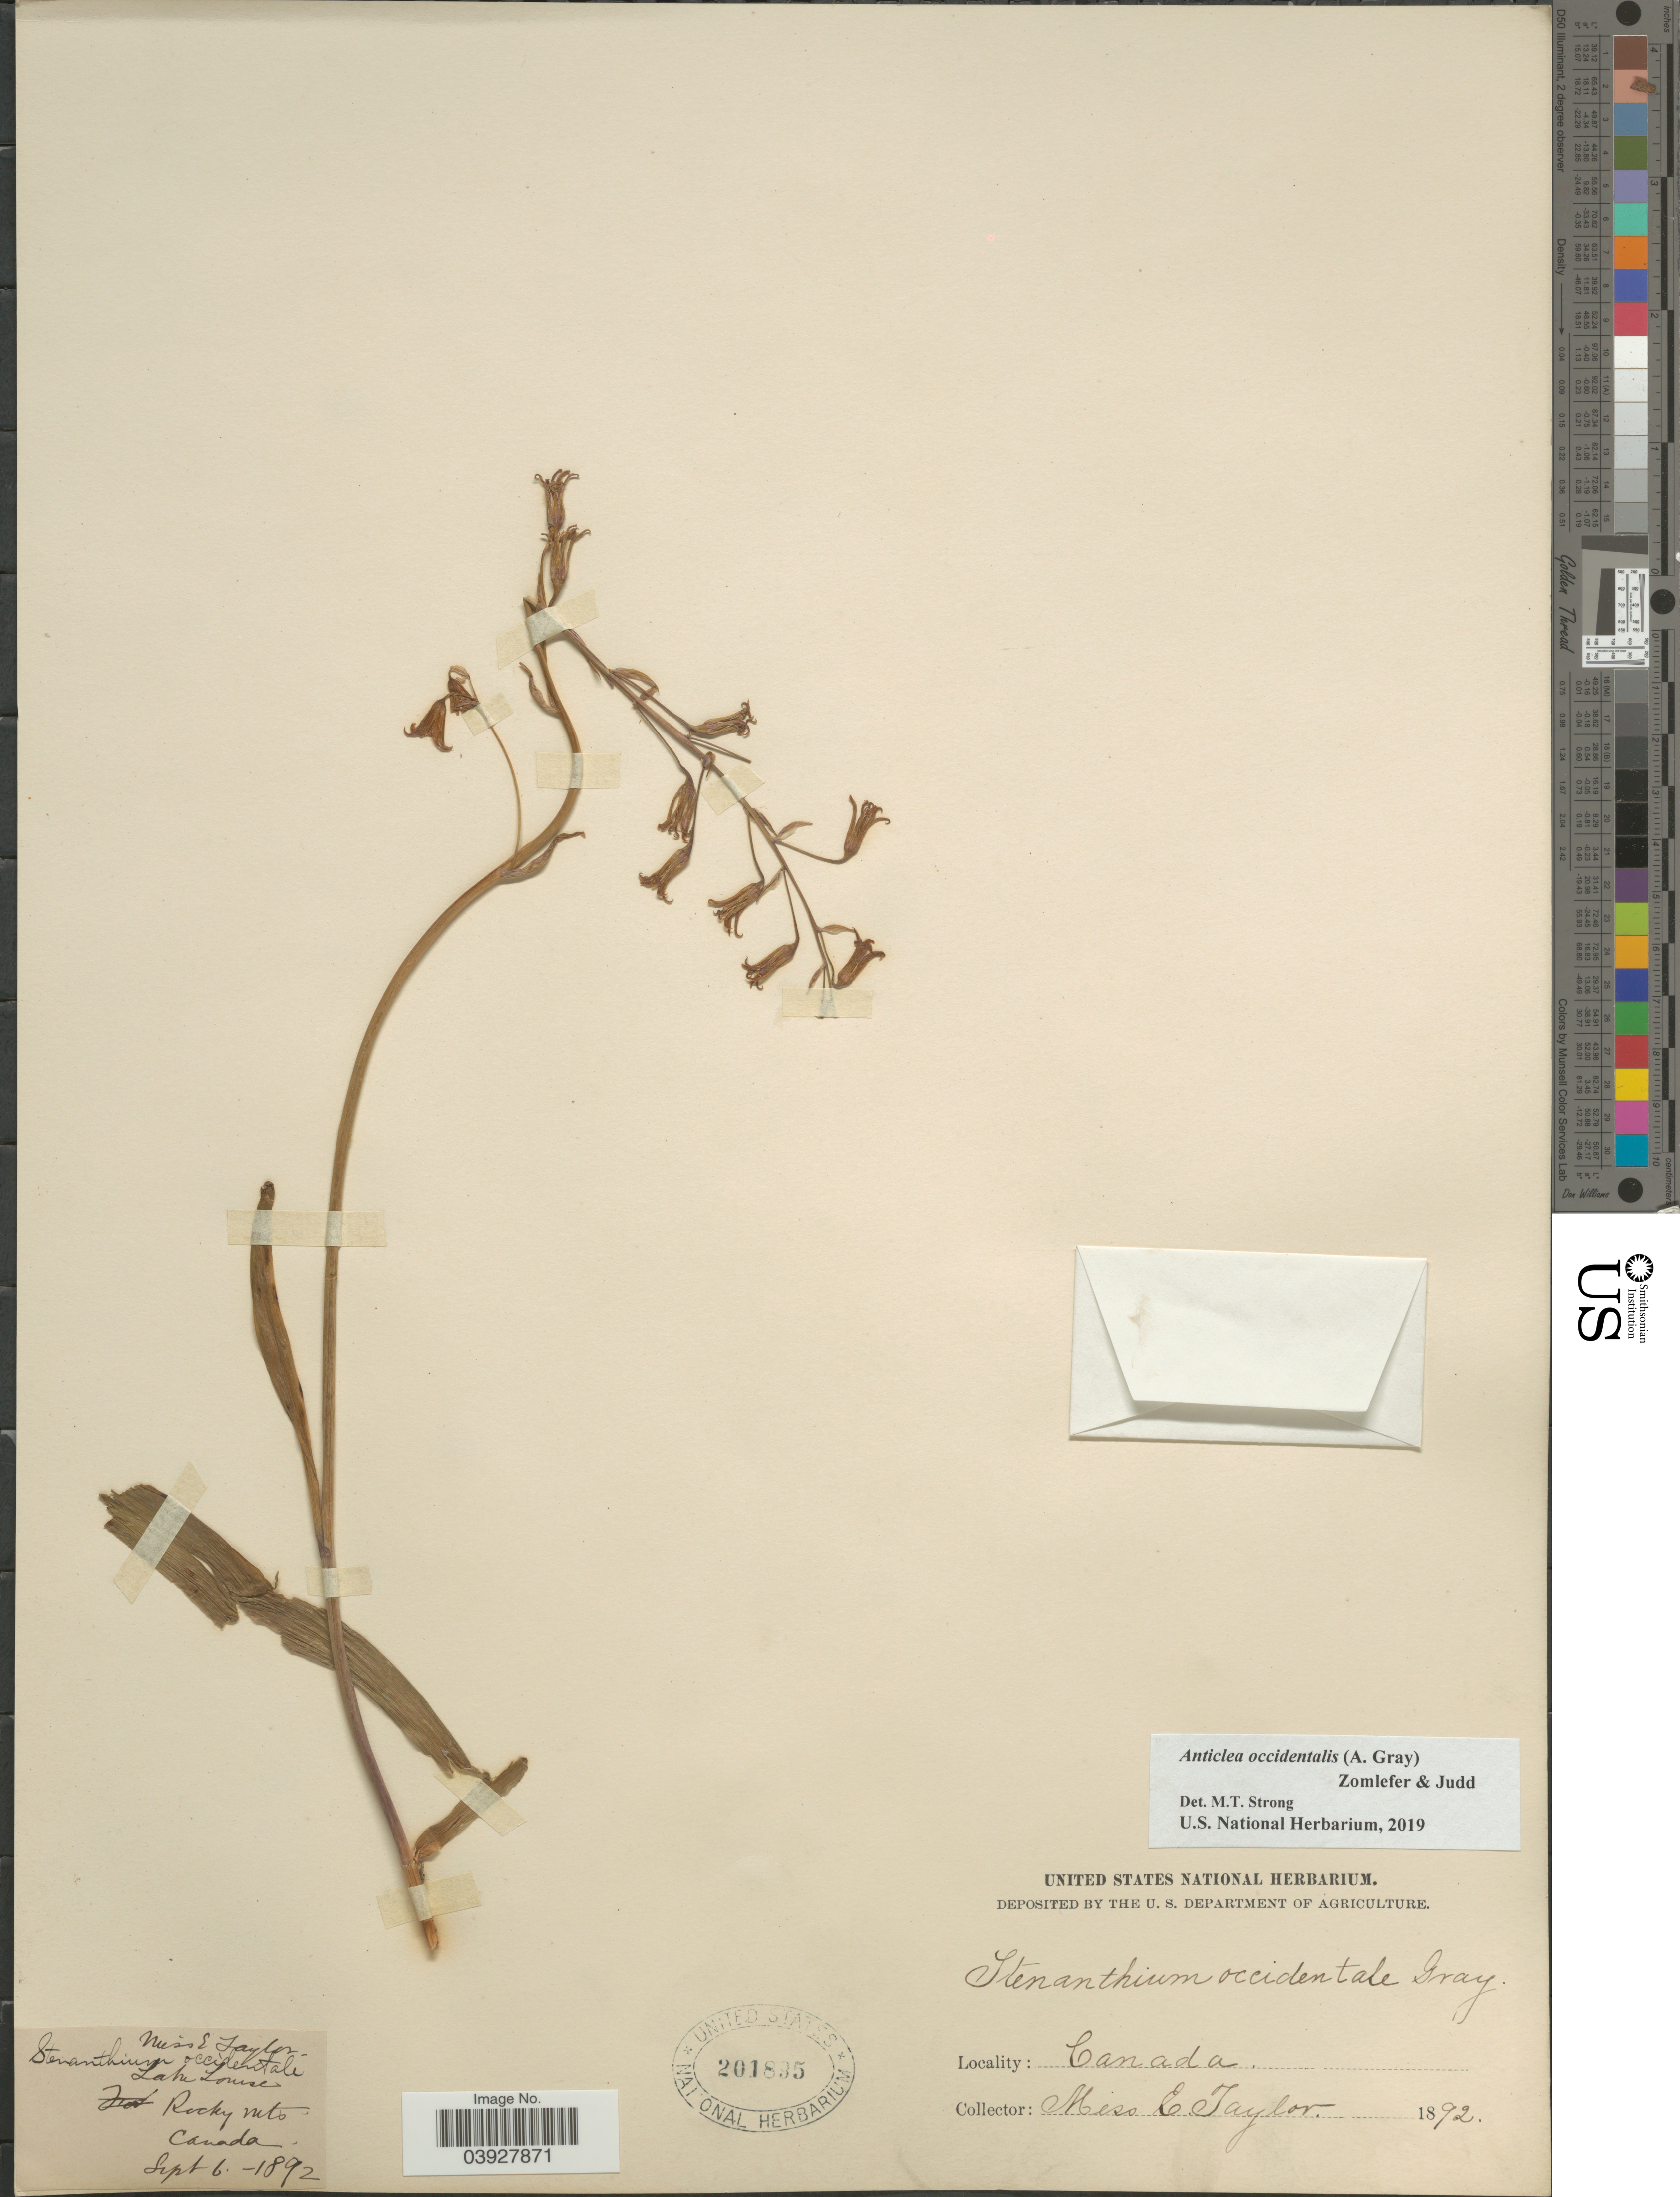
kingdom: Plantae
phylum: Tracheophyta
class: Liliopsida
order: Liliales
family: Melanthiaceae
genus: Anticlea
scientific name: Anticlea occidentalis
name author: (A. Gray) Zomlefer & Judd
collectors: E. Taylor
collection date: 1892-09-06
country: Canada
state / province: Alberta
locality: Lake Louise. Rocky Mts.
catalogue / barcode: US 201895